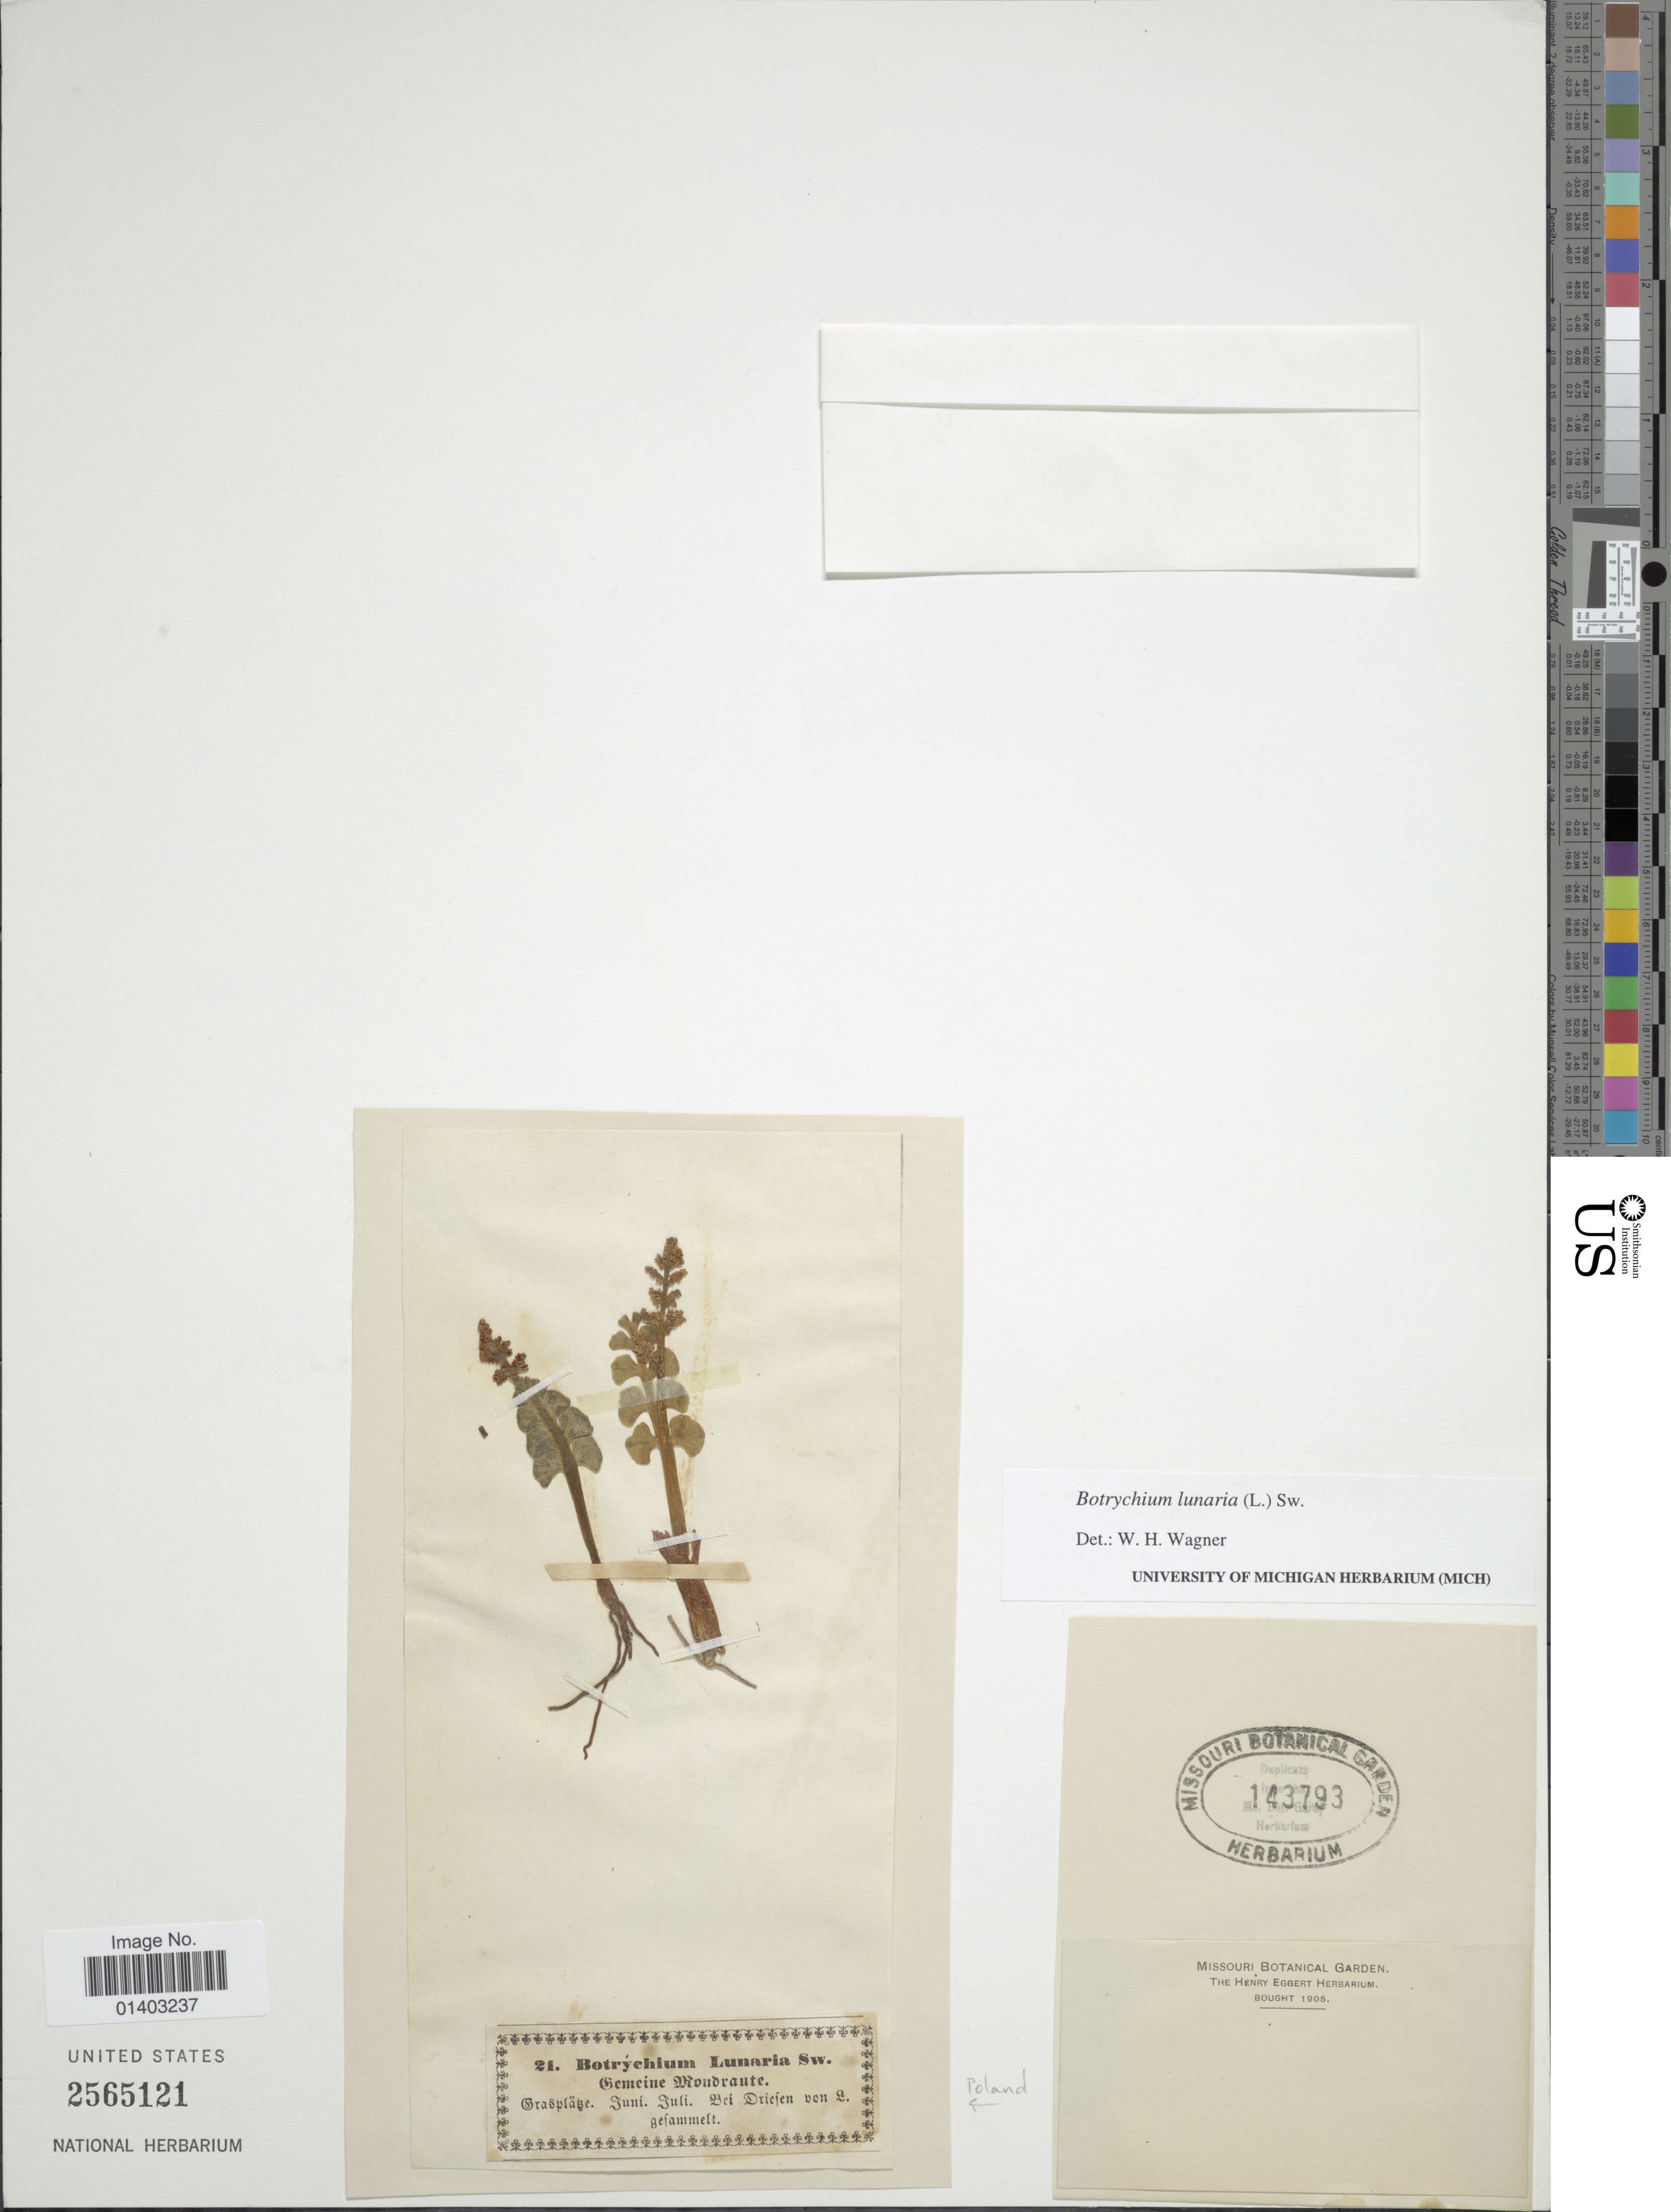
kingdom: Plantae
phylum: Tracheophyta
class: Polypodiopsida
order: Ophioglossales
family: Ophioglossaceae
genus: Botrychium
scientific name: Botrychium lunaria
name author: (L.) Sw.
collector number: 21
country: Poland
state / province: Lubuskie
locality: Graspläbe, Bei Driesen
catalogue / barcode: US 2565121